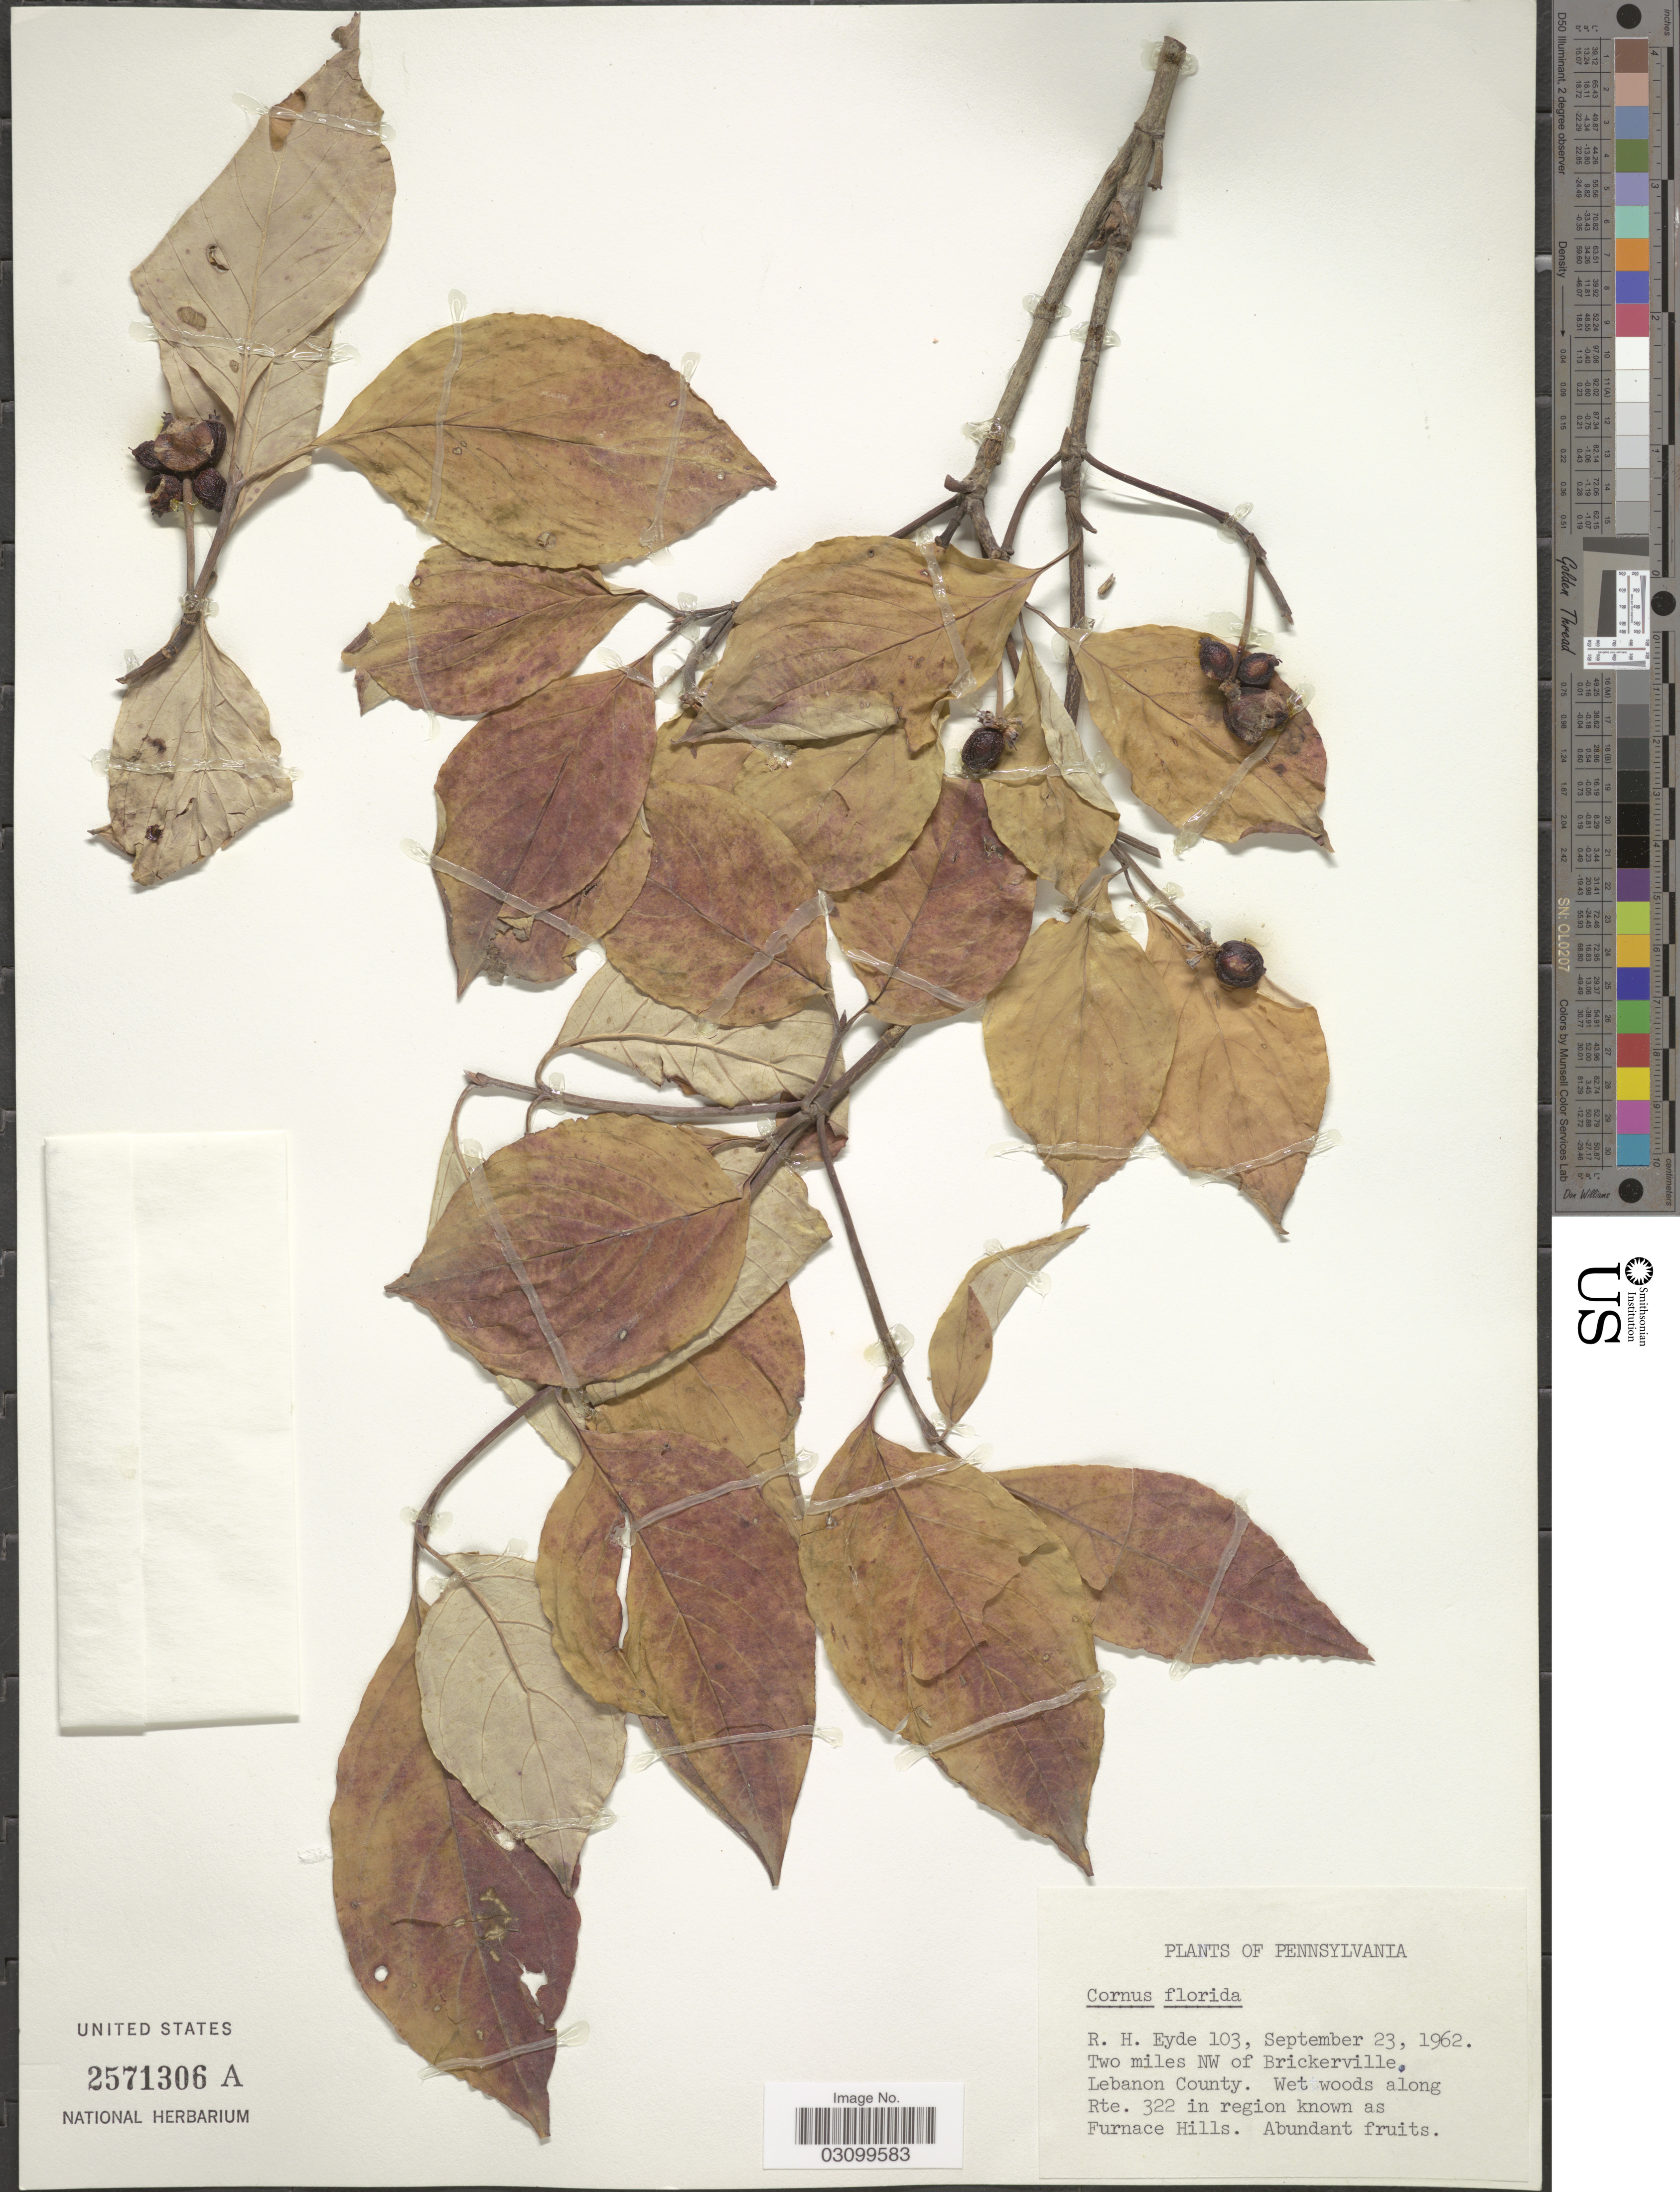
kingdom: Plantae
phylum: Tracheophyta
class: Magnoliopsida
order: Cornales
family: Cornaceae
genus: Cornus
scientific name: Cornus florida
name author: L.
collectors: R. H. Eyde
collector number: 103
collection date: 1962-09-23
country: United States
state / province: Pennsylvania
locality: Two miles NW of Brickerville. Lebanon County. Wet woods along Rte. 322 in region known as Furnace Hills.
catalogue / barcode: US 2571306A